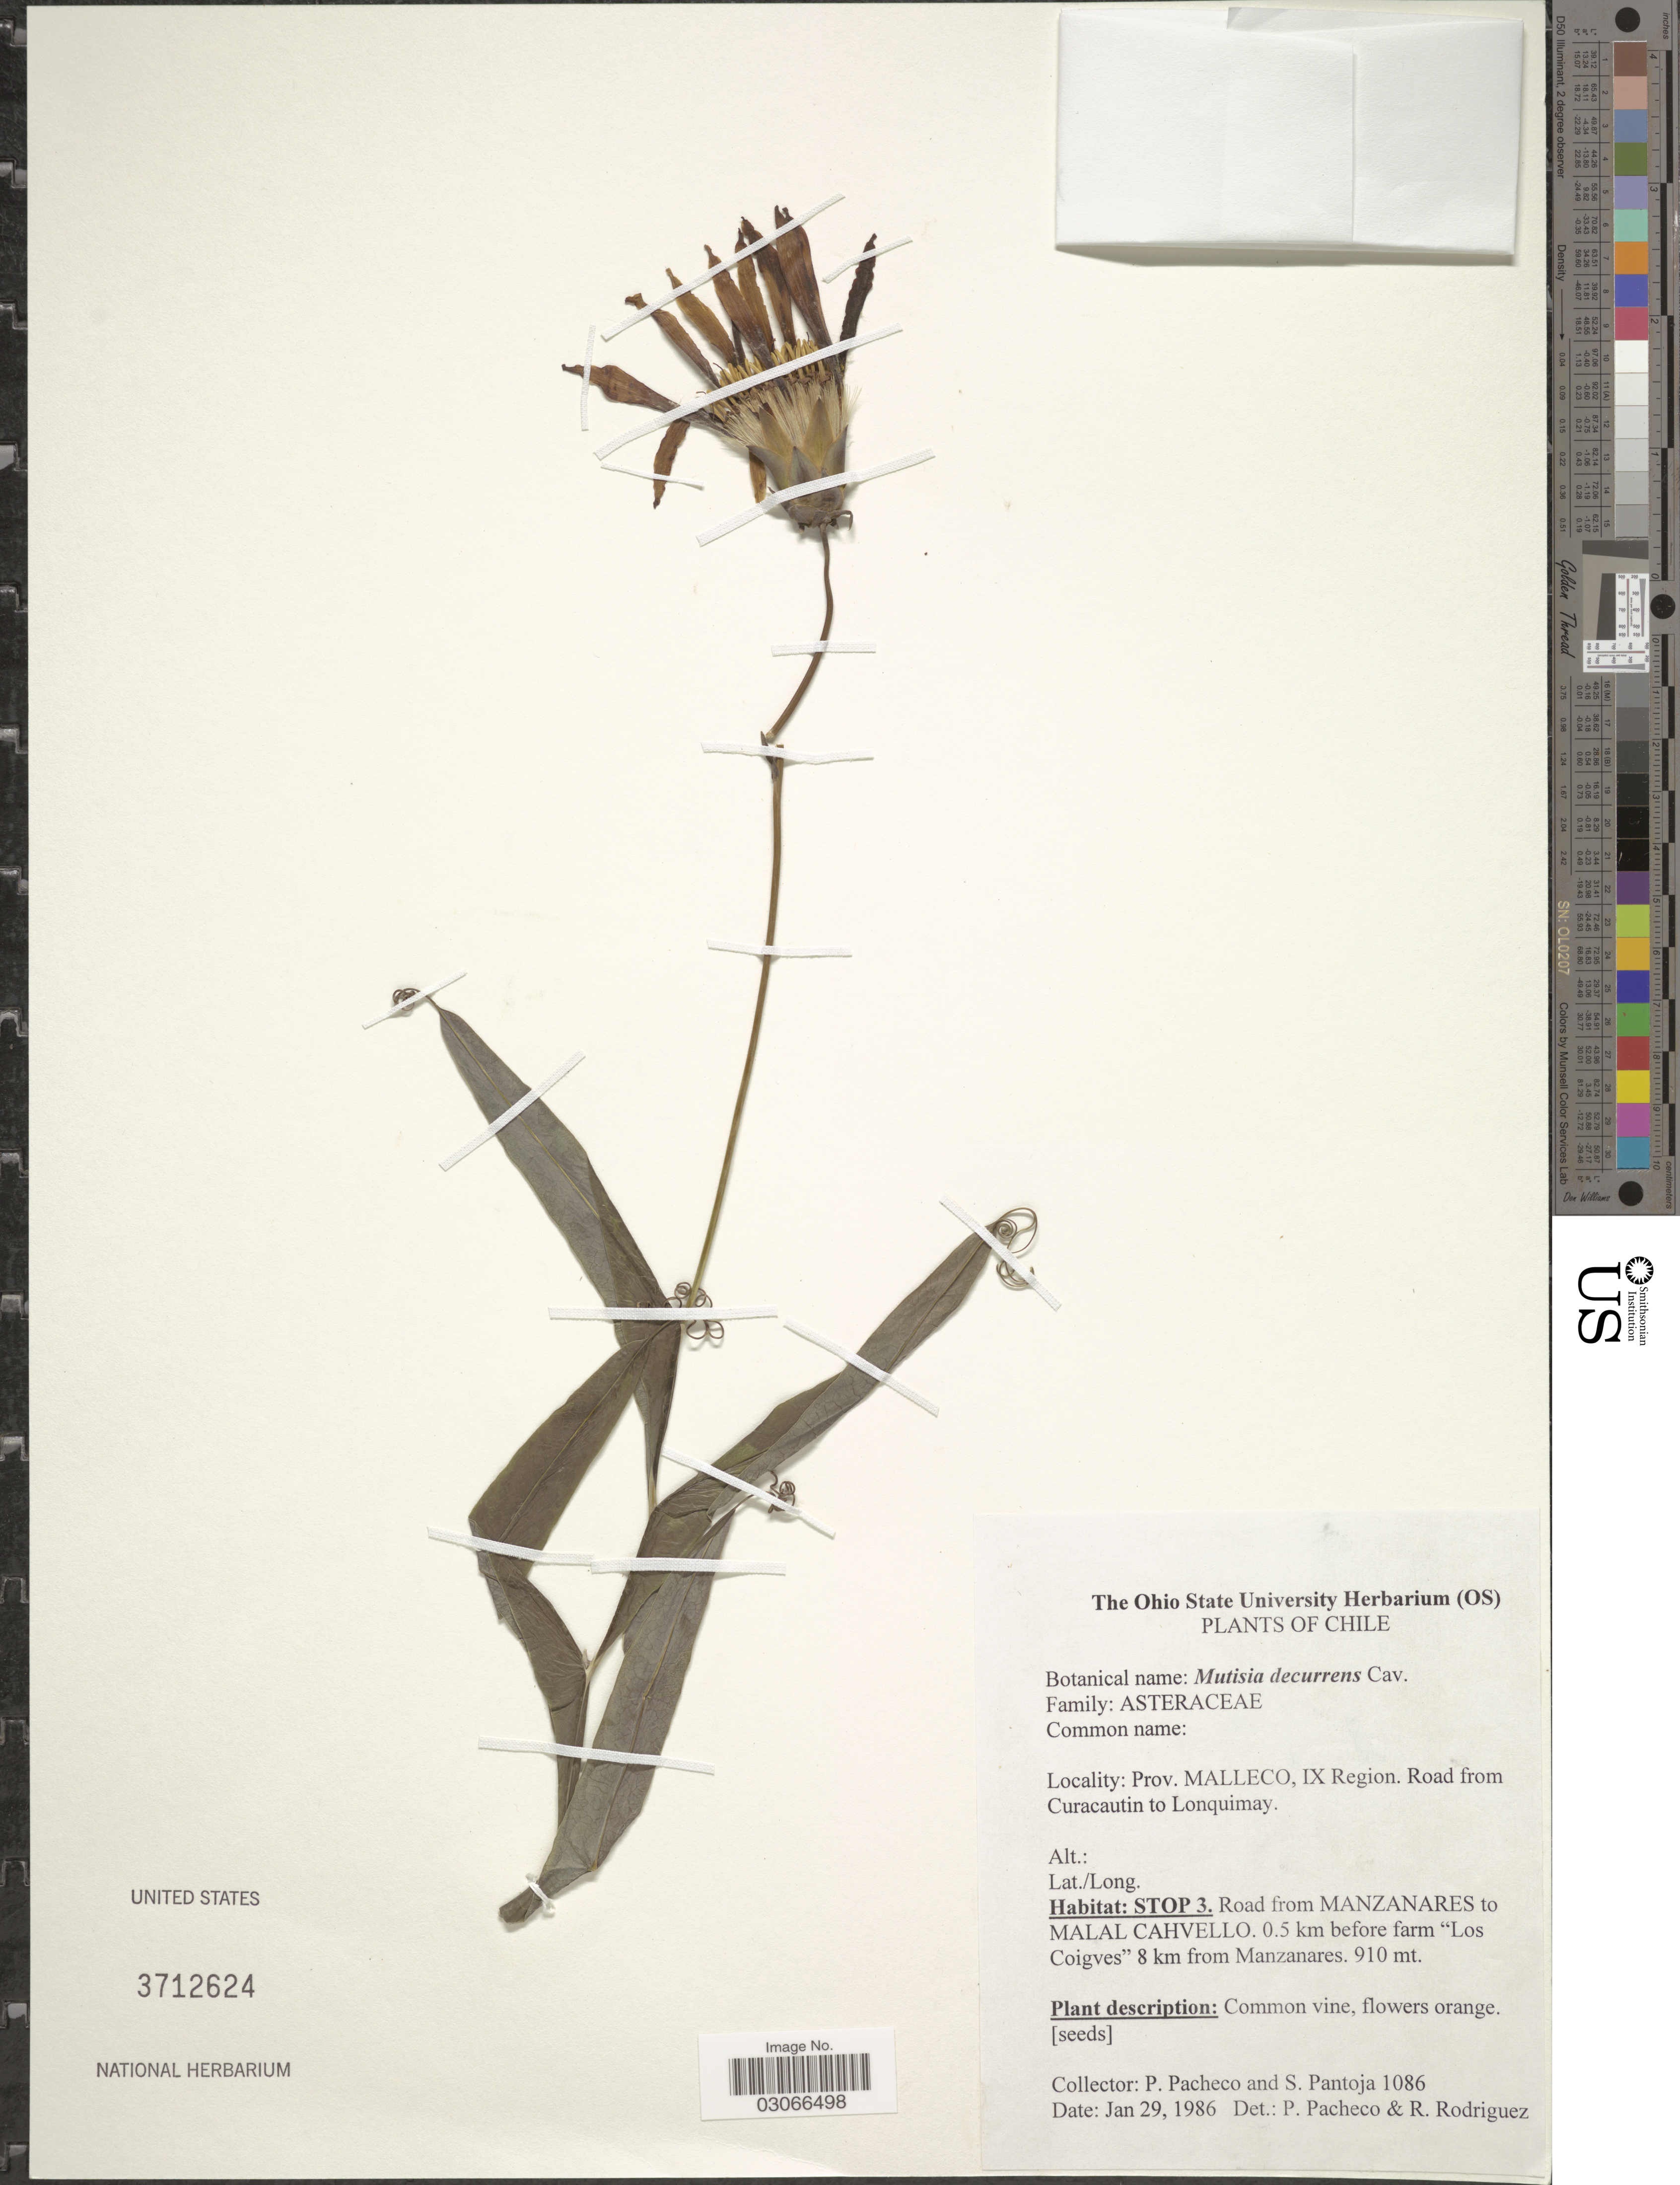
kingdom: Plantae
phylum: Tracheophyta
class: Magnoliopsida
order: Asterales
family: Asteraceae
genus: Mutisia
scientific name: Mutisia decurrens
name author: Cav.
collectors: P. Pacheco & S. PANTOJA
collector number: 1086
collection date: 1986-01-29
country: Chile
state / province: Araucanía (IX)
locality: Prov. Malleco, IX Region. Road from Curacautin to Lonquimay. Stop 3. Road from Manzanares to Malal Cahvello. 0.5 km before farm 'Los Coigves' 8 km from Manzanares.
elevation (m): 910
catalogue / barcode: US 3712624